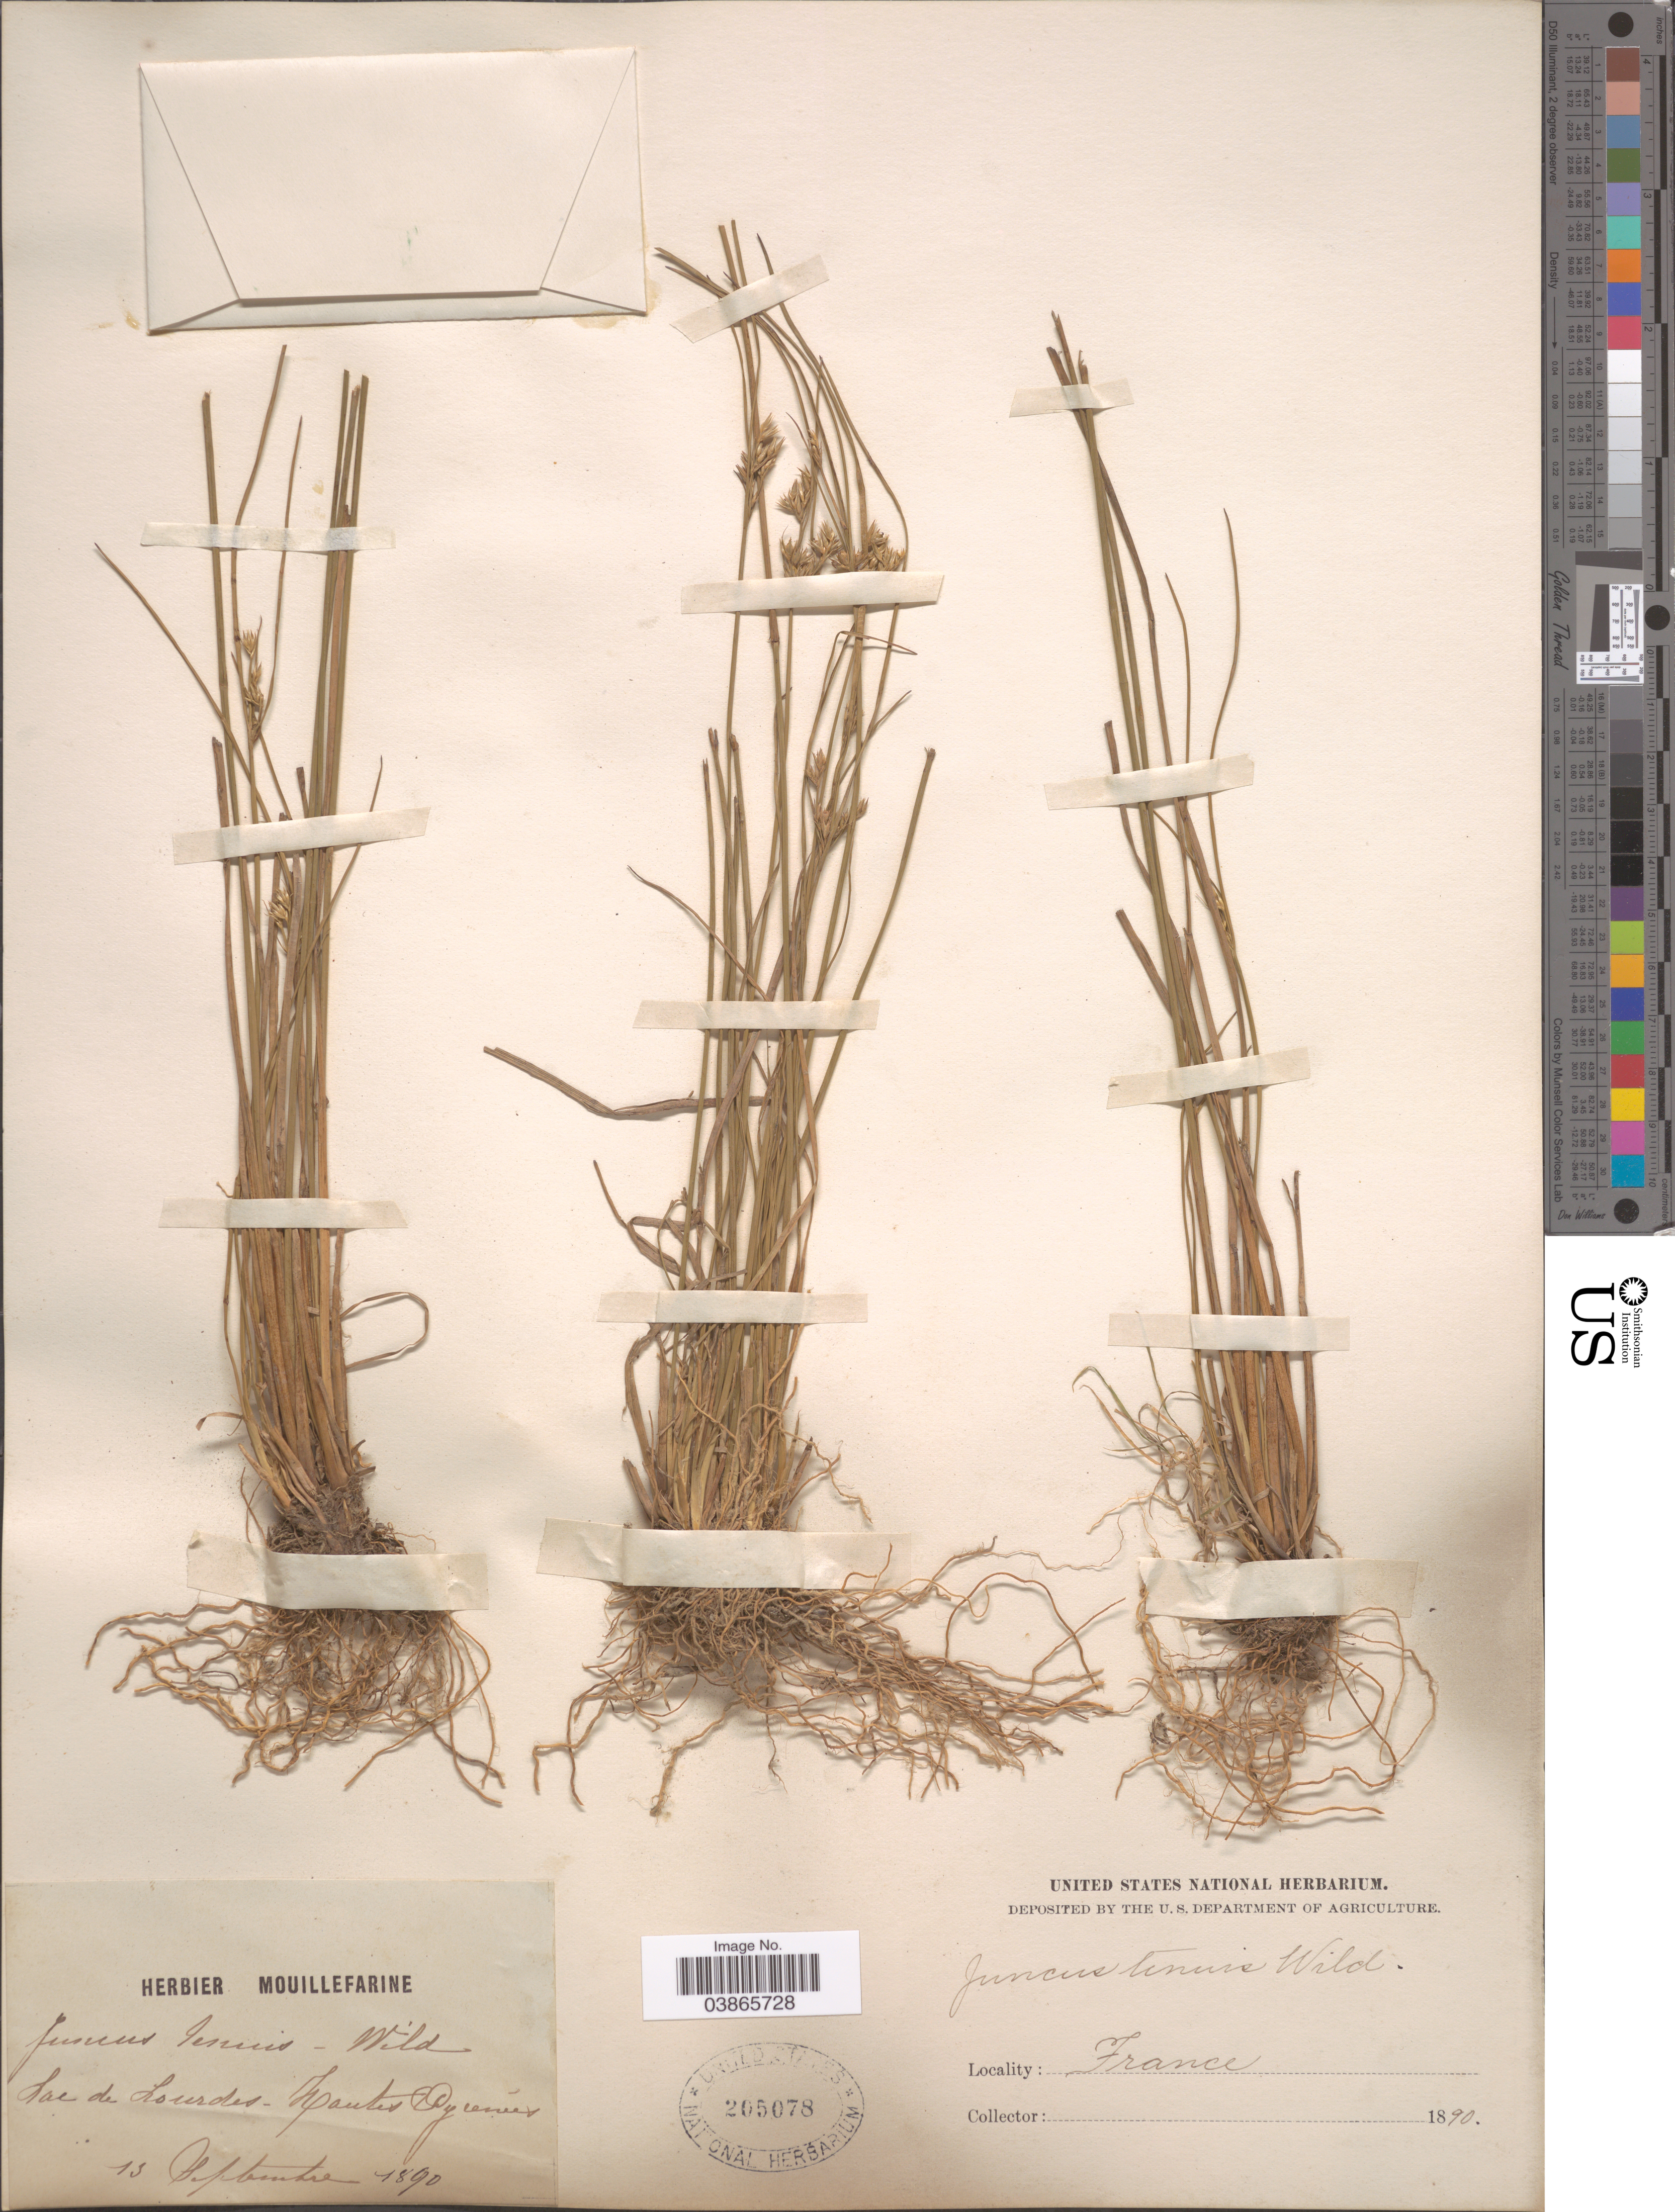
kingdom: Plantae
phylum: Tracheophyta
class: Liliopsida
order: Poales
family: Juncaceae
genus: Juncus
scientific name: Juncus tenuis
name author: Willd.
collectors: ex herb. Mouillefarine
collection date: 1890-09-13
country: France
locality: Lac de Lourdes - Hautes Pyrenees.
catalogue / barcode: US 205078